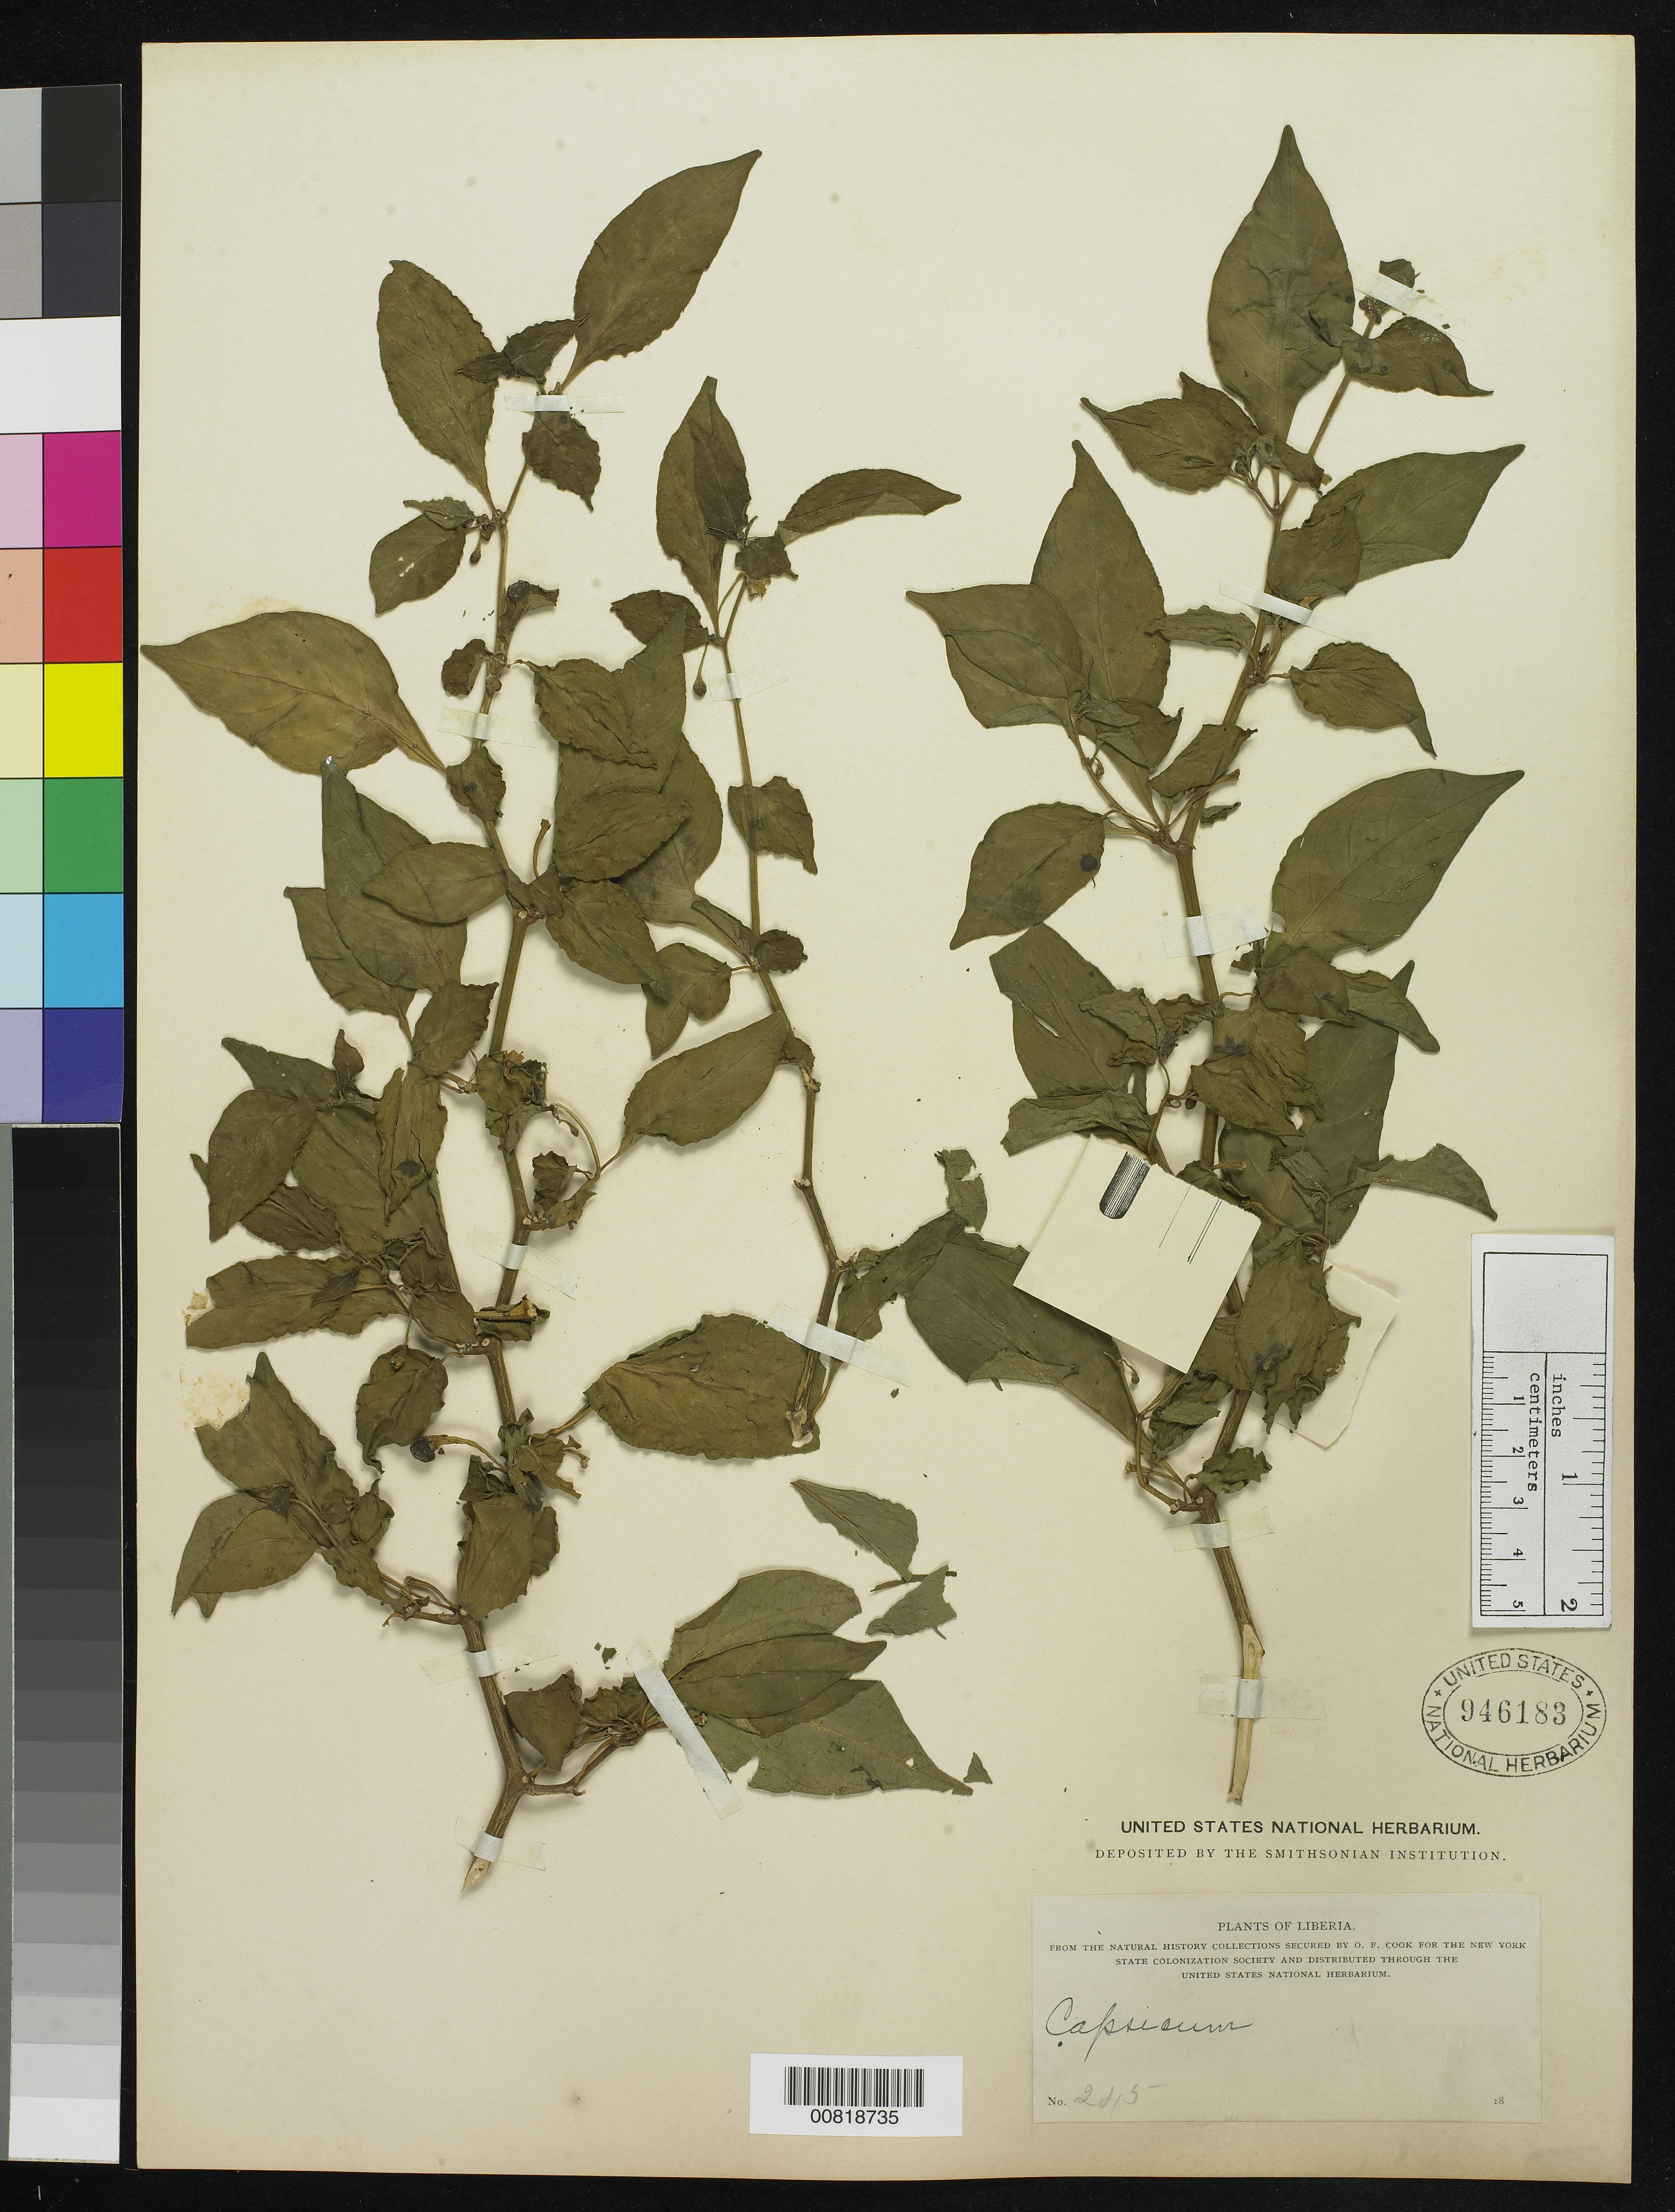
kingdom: Plantae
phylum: Tracheophyta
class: Magnoliopsida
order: Solanales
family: Solanaceae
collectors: O. F. Cook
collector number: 245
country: Liberia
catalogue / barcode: US 946183